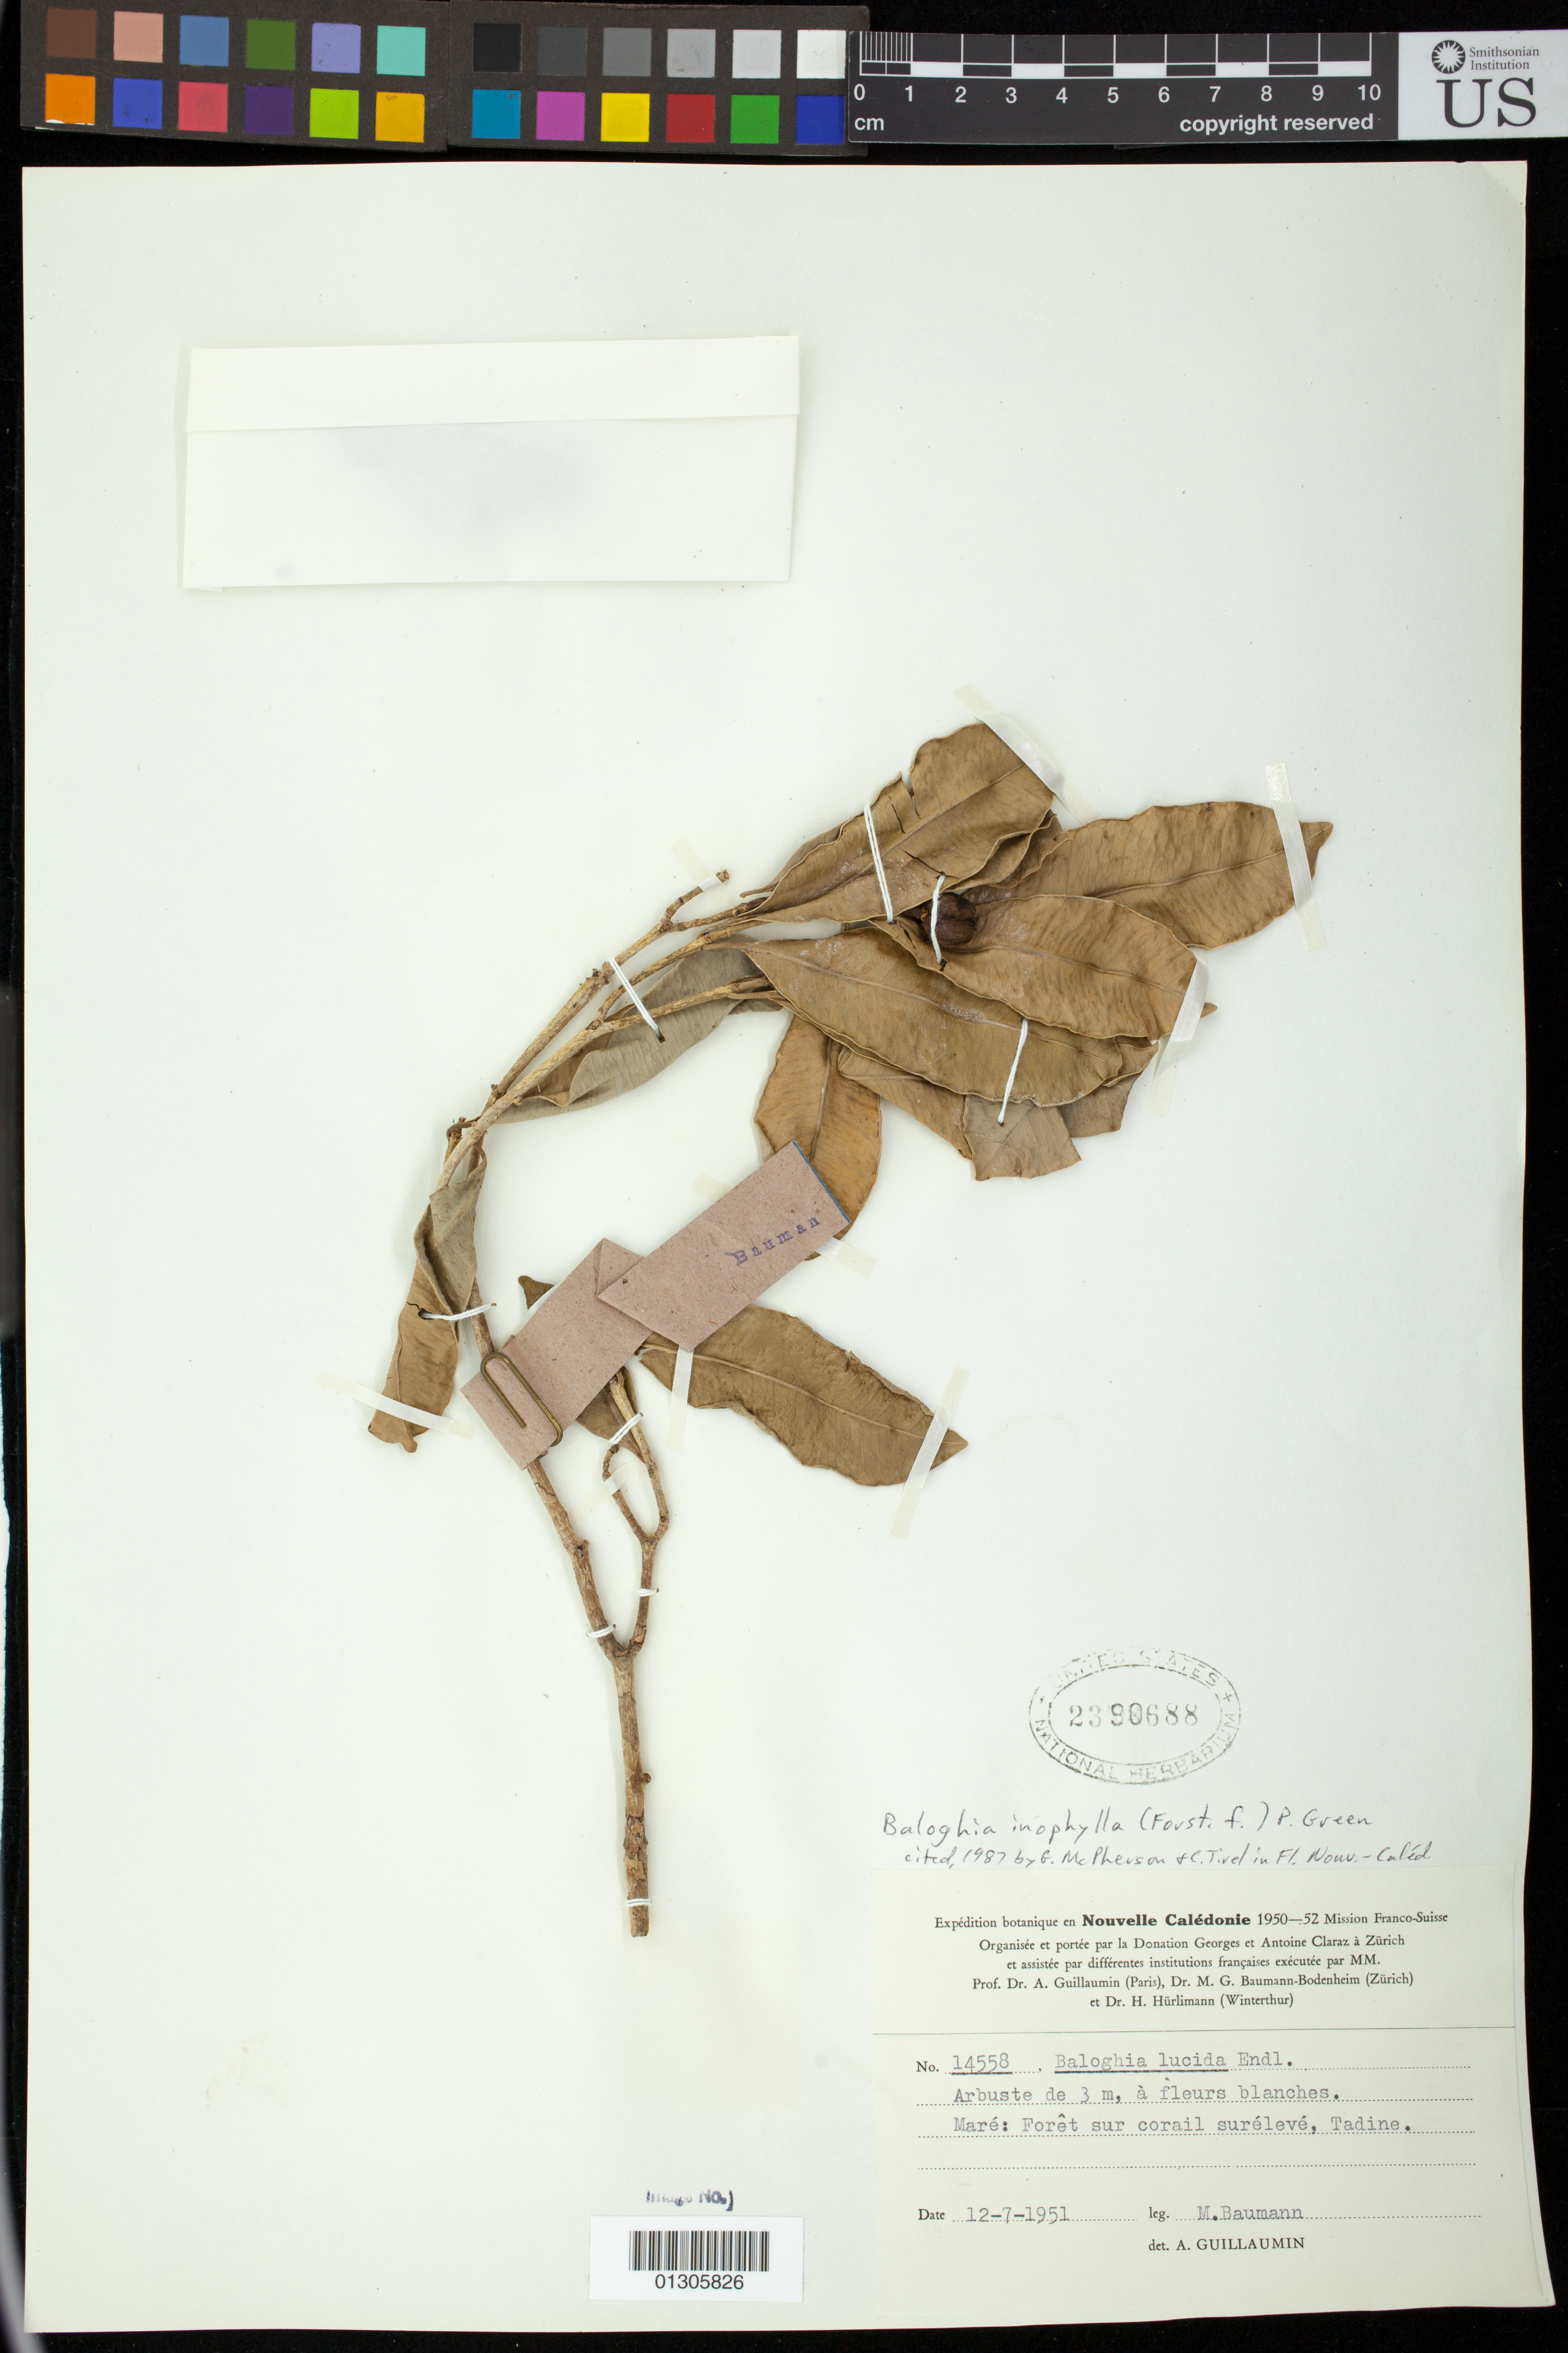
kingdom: Plantae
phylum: Tracheophyta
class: Magnoliopsida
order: Malpighiales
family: Euphorbiaceae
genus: Baloghia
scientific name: Baloghia inophylla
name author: (G. Forst.) P.S. Green ex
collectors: A. Baumann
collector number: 14558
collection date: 1951-12-07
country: New Caledonia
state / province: Loyalty Islands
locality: Mare:Foret sur corail sureleve, Tadine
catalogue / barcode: US 2380688